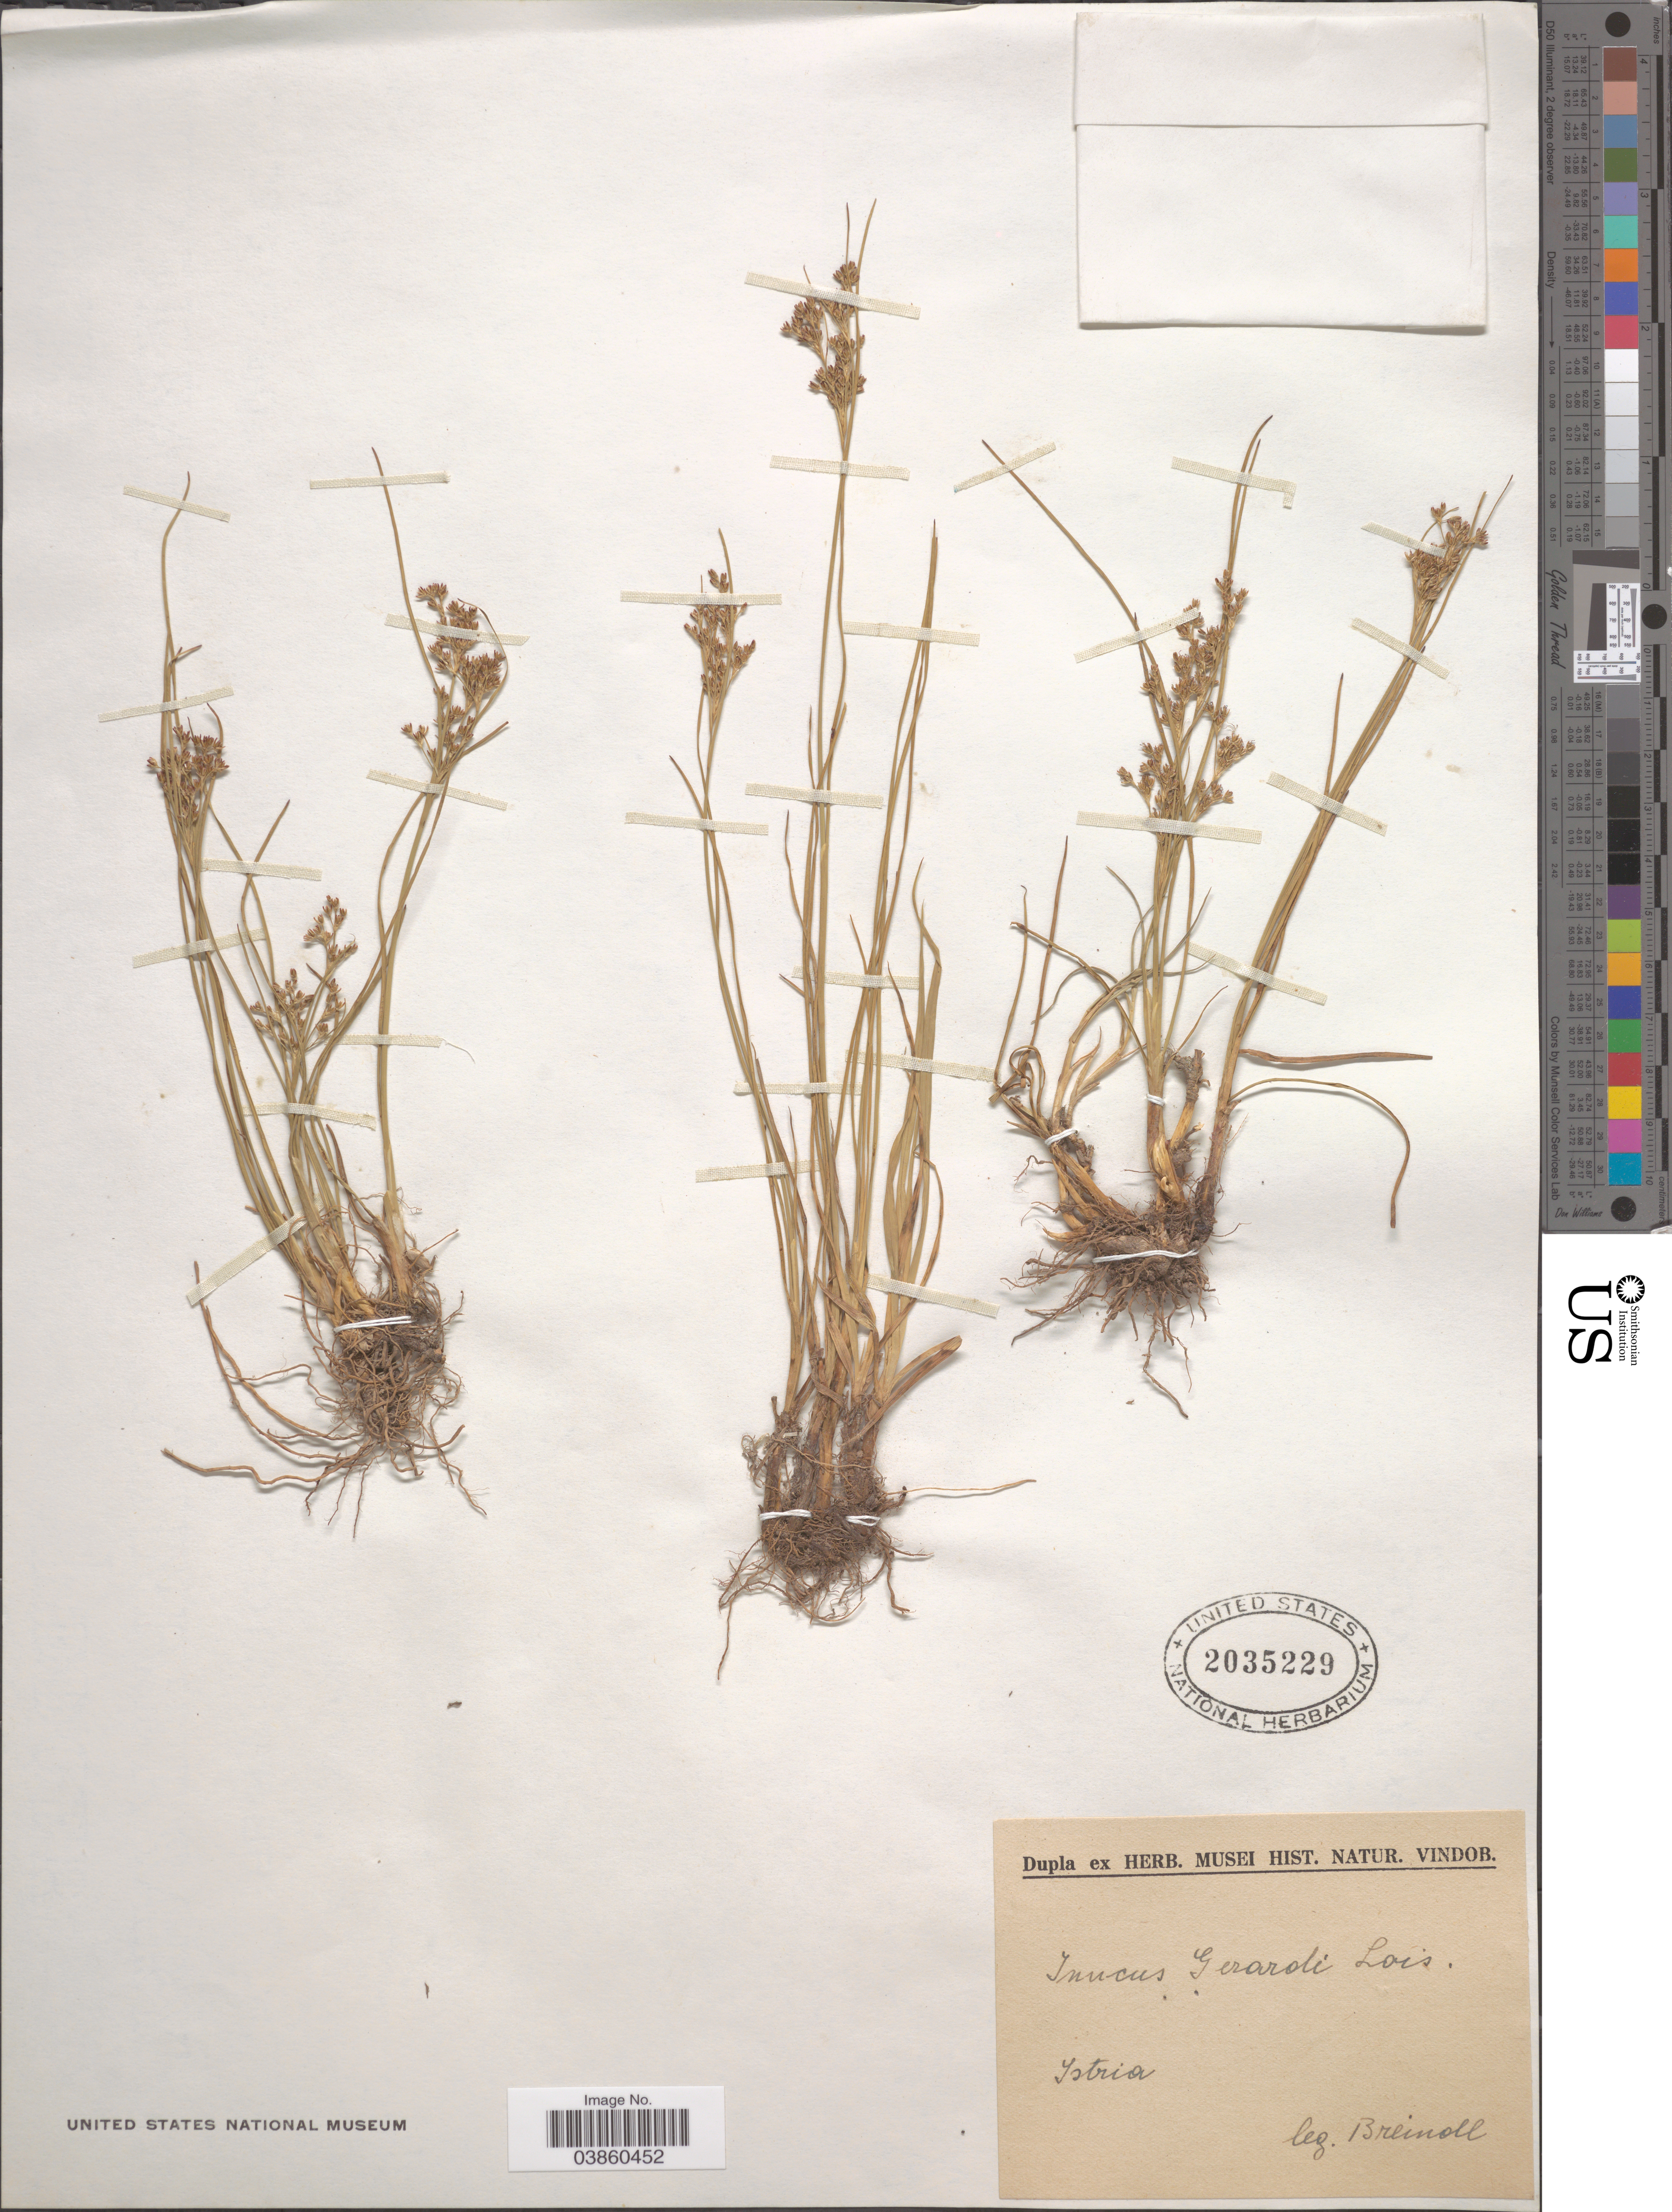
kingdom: Plantae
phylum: Tracheophyta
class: Liliopsida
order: Poales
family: Juncaceae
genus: Juncus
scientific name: Juncus gerardi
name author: Loisel.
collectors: Breinoll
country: Croatia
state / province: Istria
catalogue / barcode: US 2035229